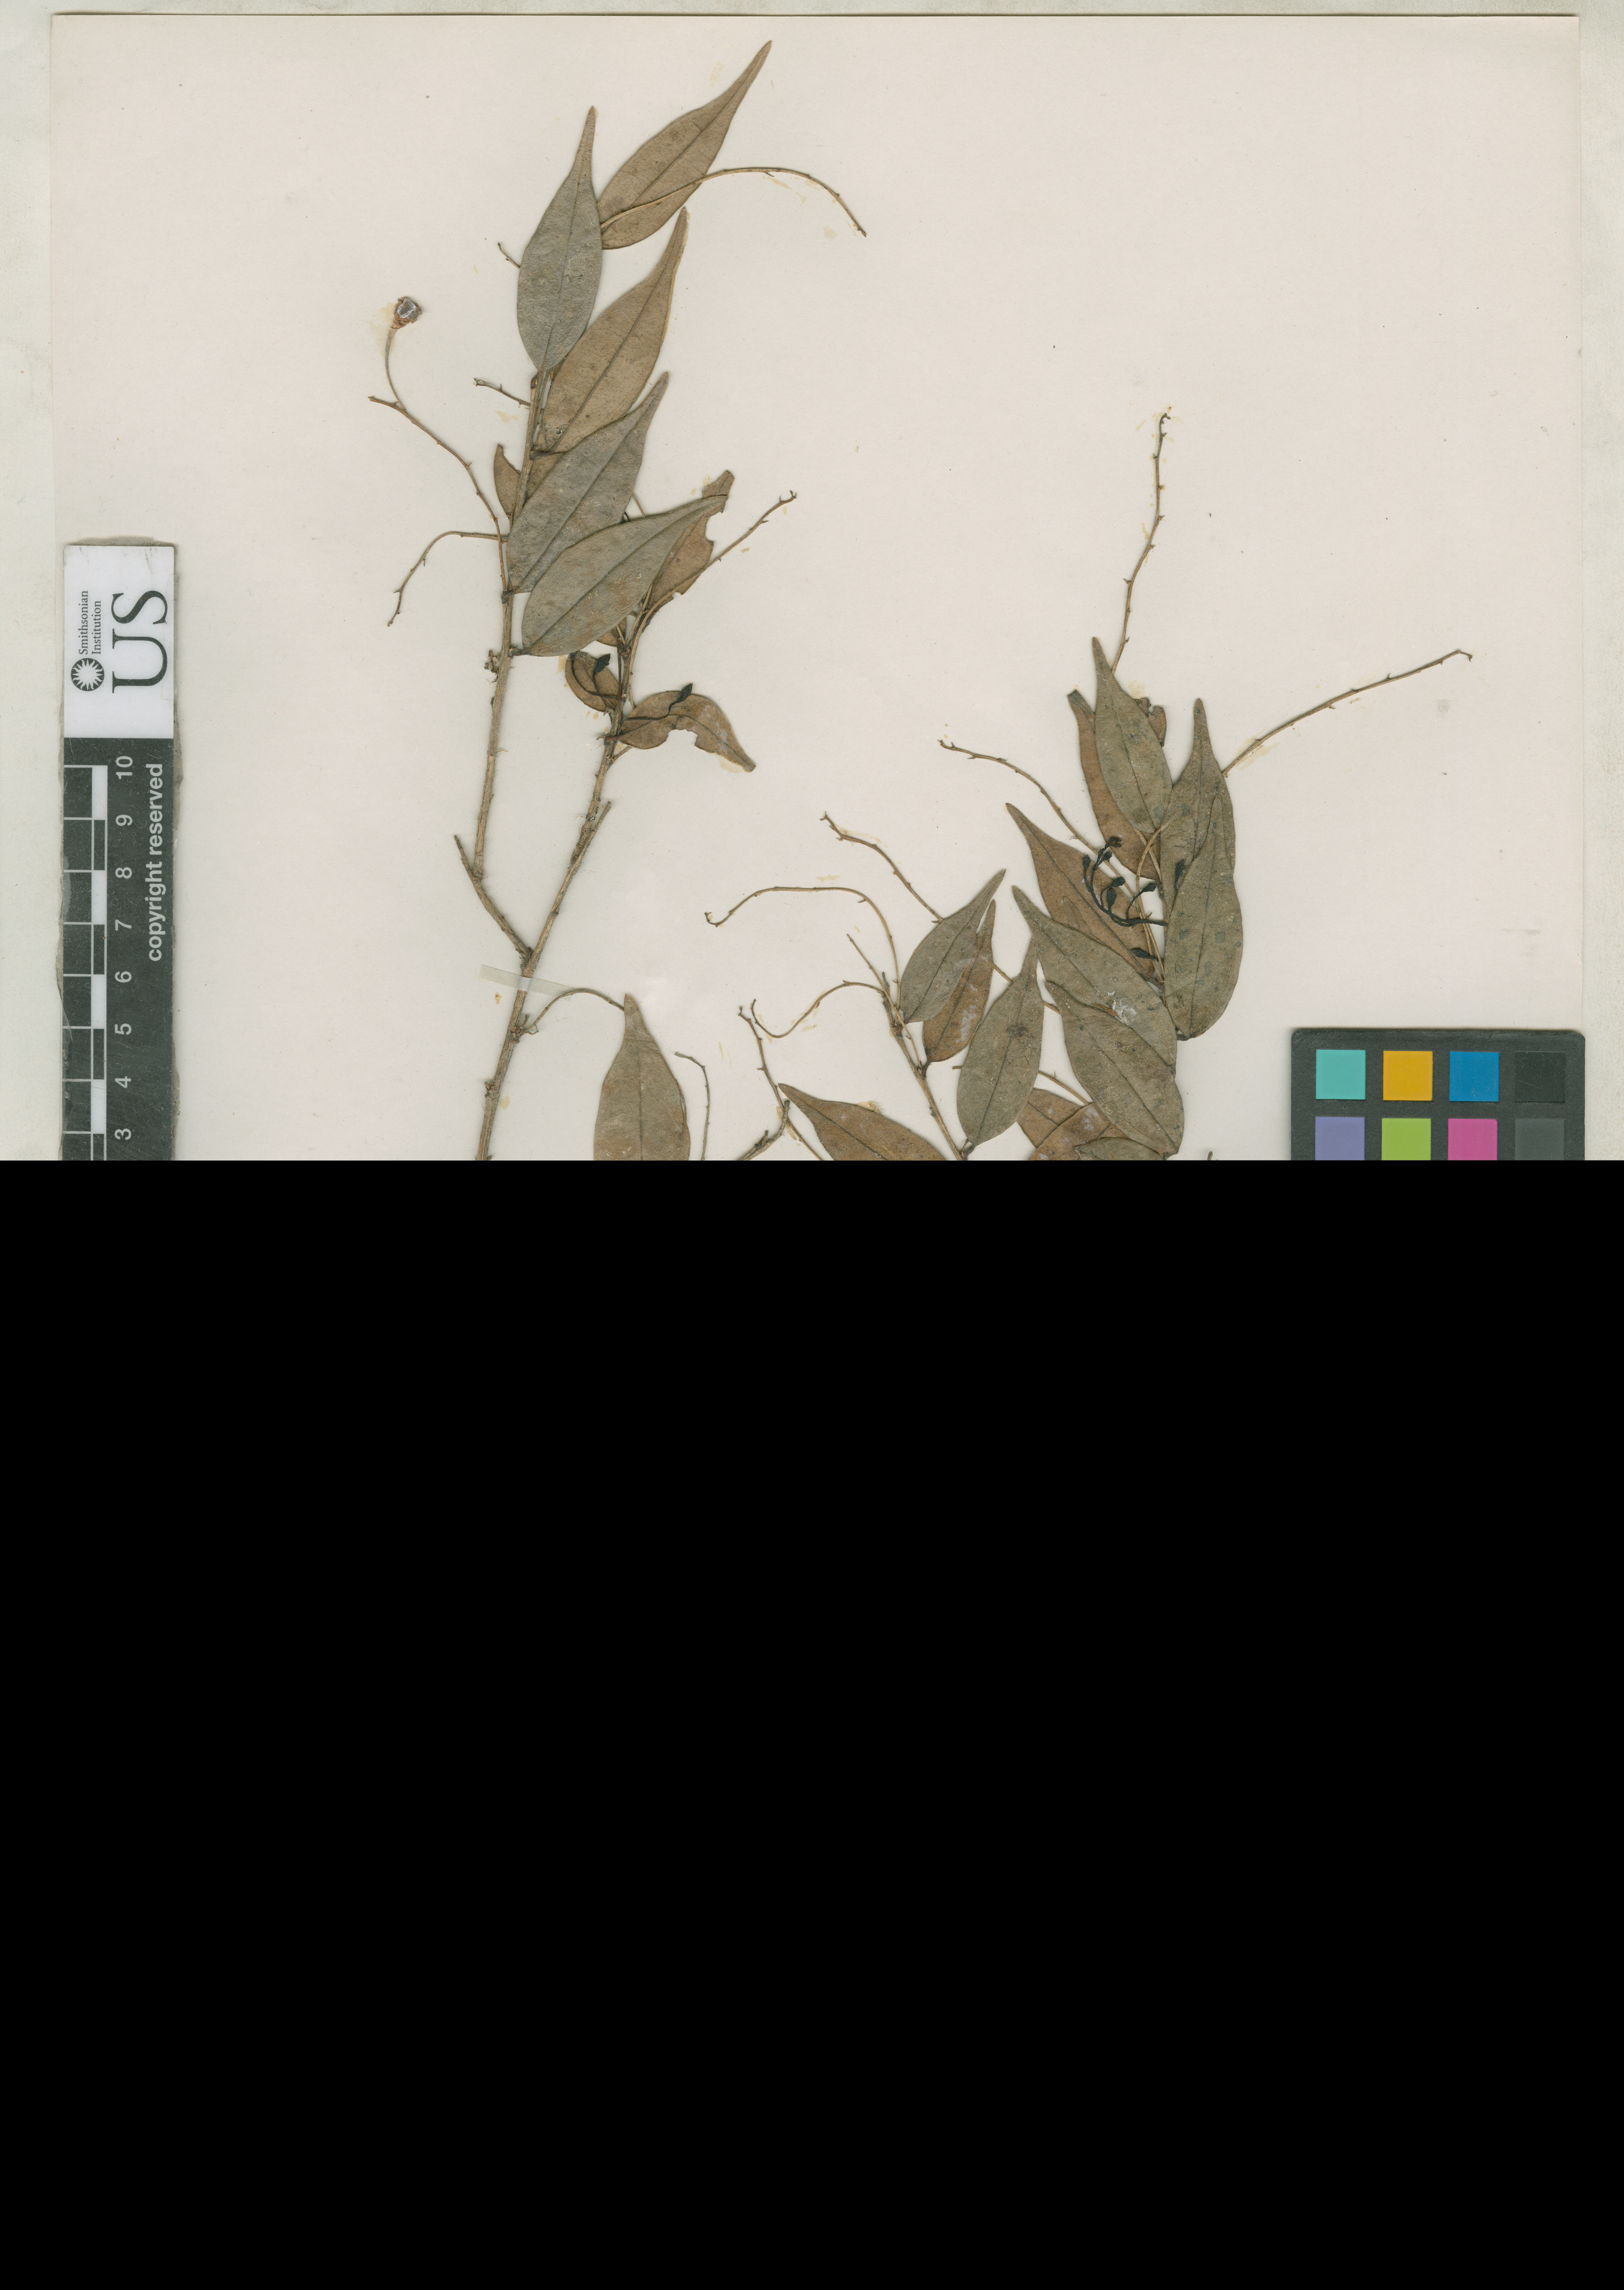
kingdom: Plantae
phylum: Tracheophyta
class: Magnoliopsida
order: Ericales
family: Ericaceae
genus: Themistoclesia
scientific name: Themistoclesia recurva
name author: A.C. Sm.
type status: Isotype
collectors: F. W. Pennell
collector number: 9306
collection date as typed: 02 Aug 1922 to 10 Aug 1922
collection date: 1922-08-02/1922-08-10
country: Colombia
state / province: Caldas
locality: Above Salento, at Pinares.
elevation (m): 2600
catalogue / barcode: US 1143664